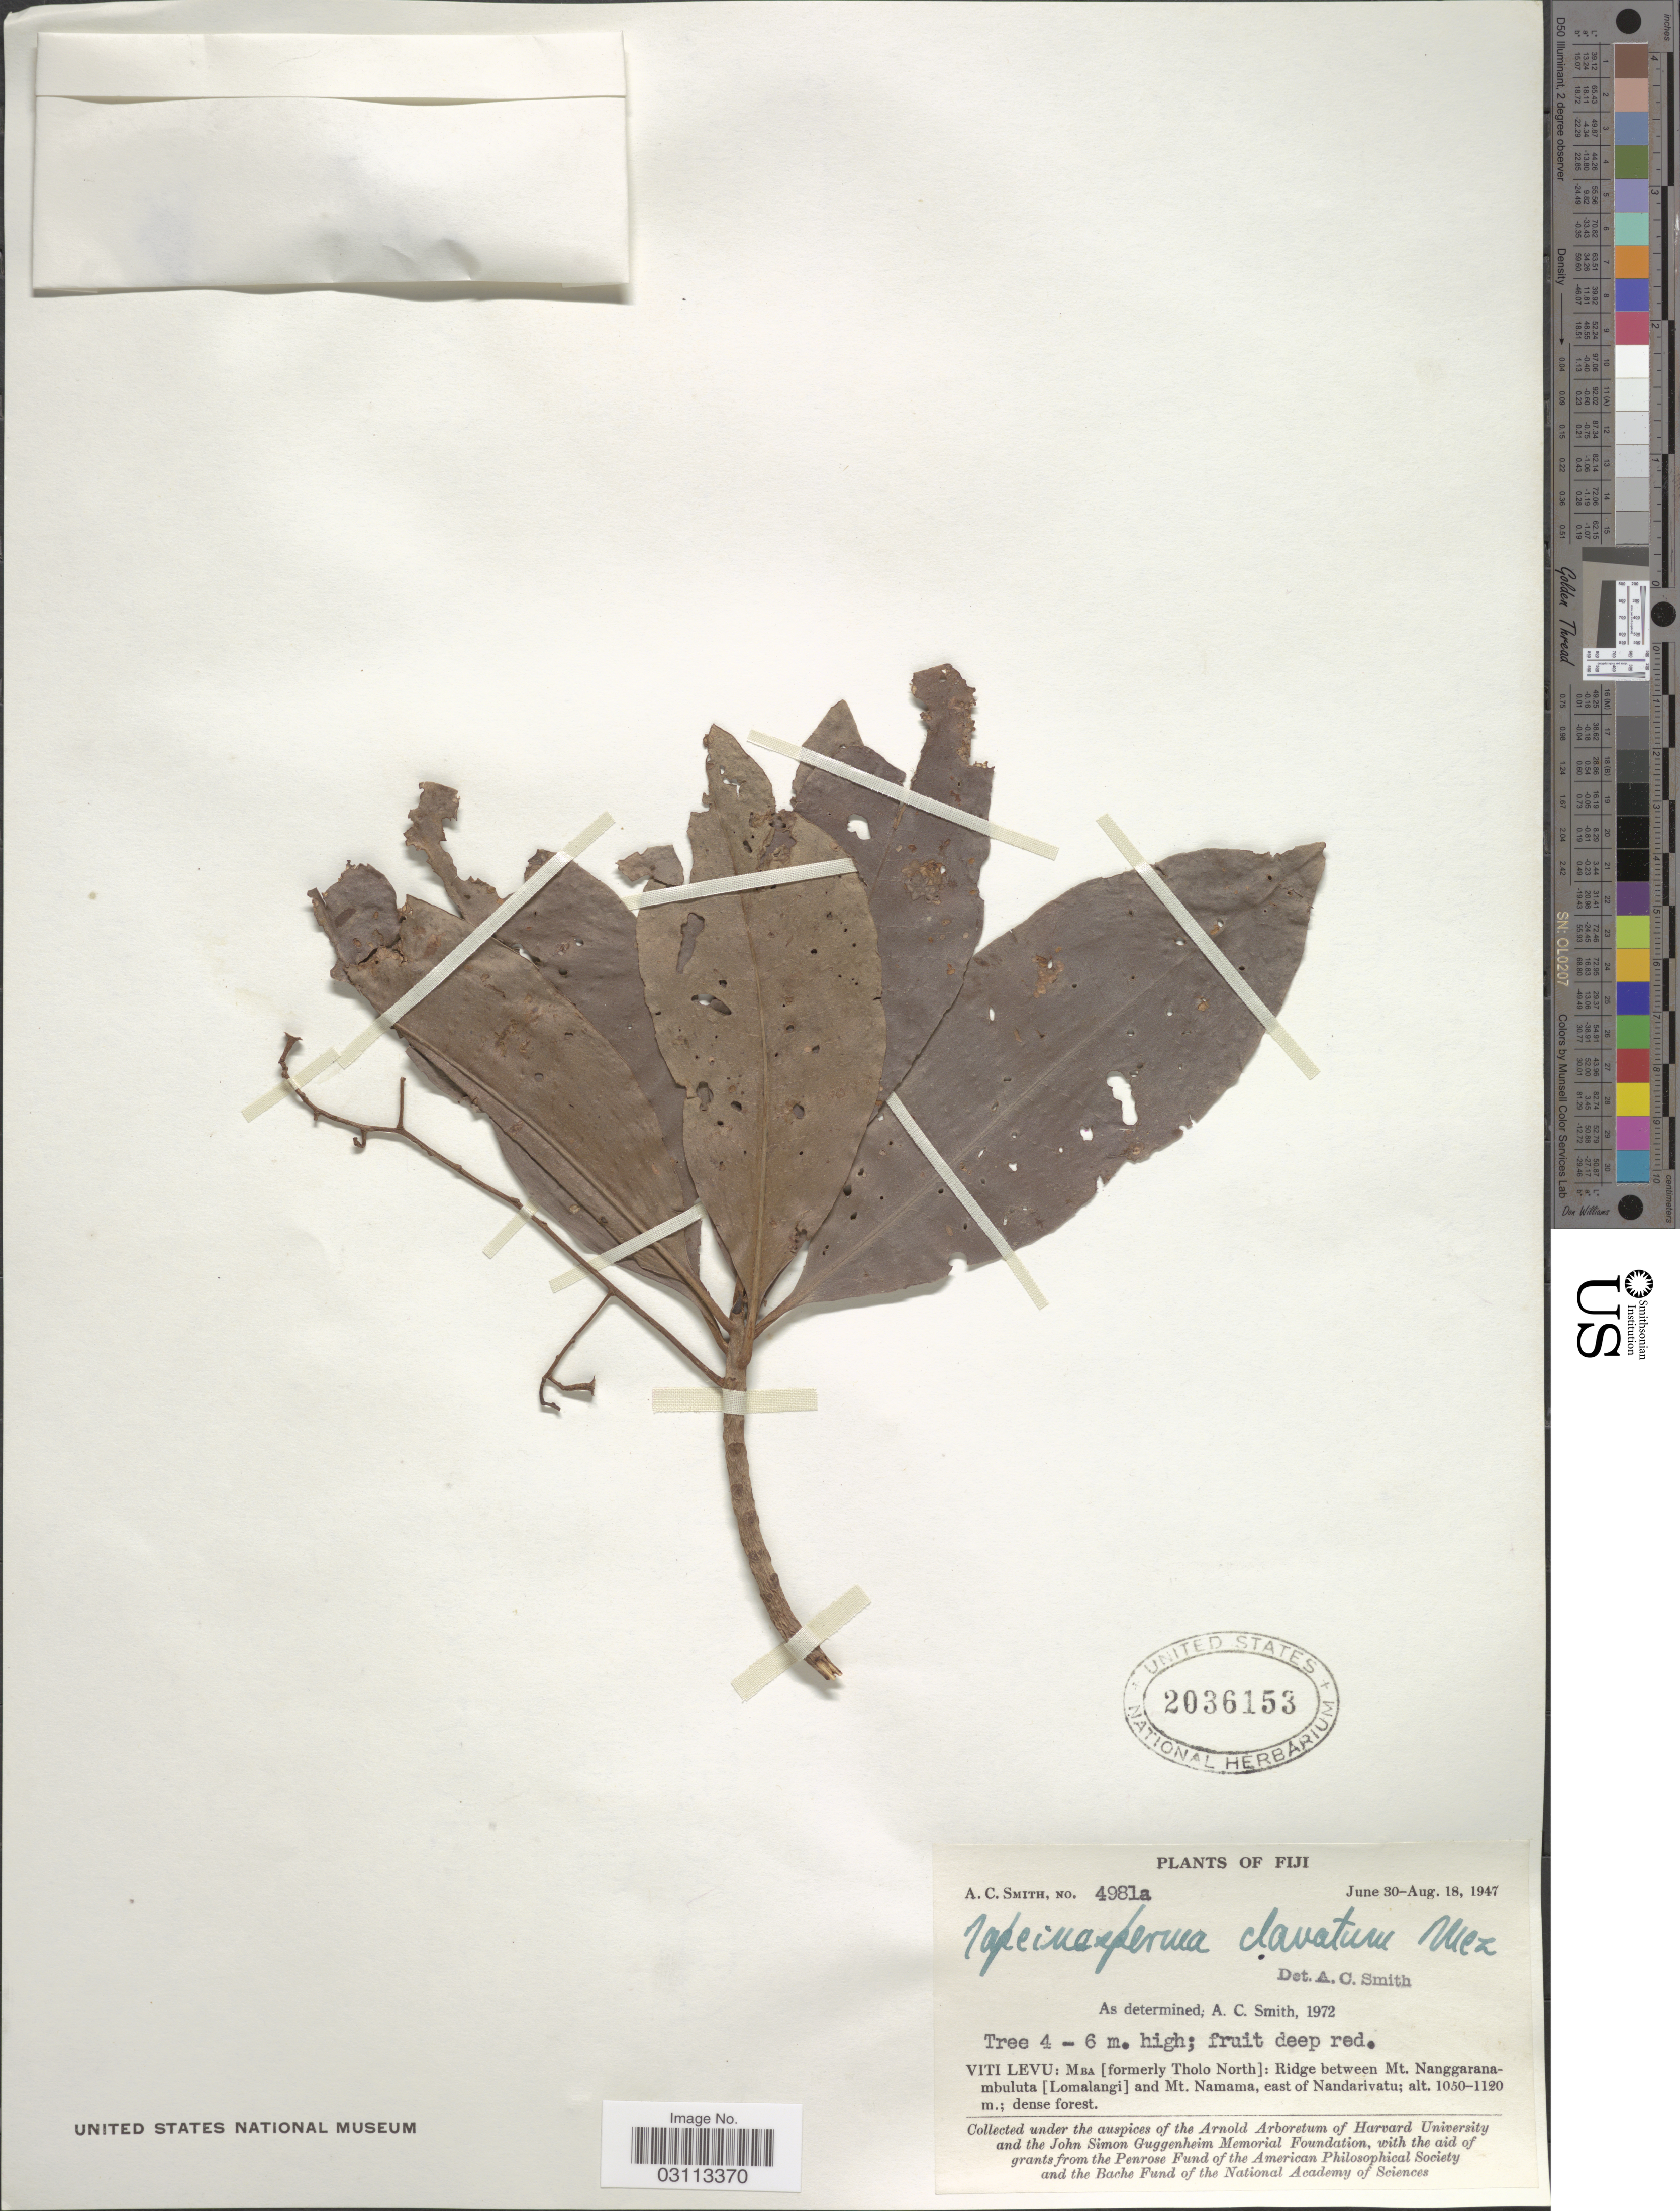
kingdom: Plantae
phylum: Tracheophyta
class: Magnoliopsida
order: Ericales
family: Primulaceae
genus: Tapeinosperma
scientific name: Tapeinosperma clavatum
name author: Mez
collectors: A. C. Smith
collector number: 4981a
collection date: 1947-06-30/1947-08-18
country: Fiji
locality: Viti Levu: Mba [formerly Tholo North]: Ridge between Mt. Nanggaranambuluta [Lomalangi] and Mt. Namama, east of Nandarivatu.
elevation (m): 1050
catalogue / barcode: US 2036153